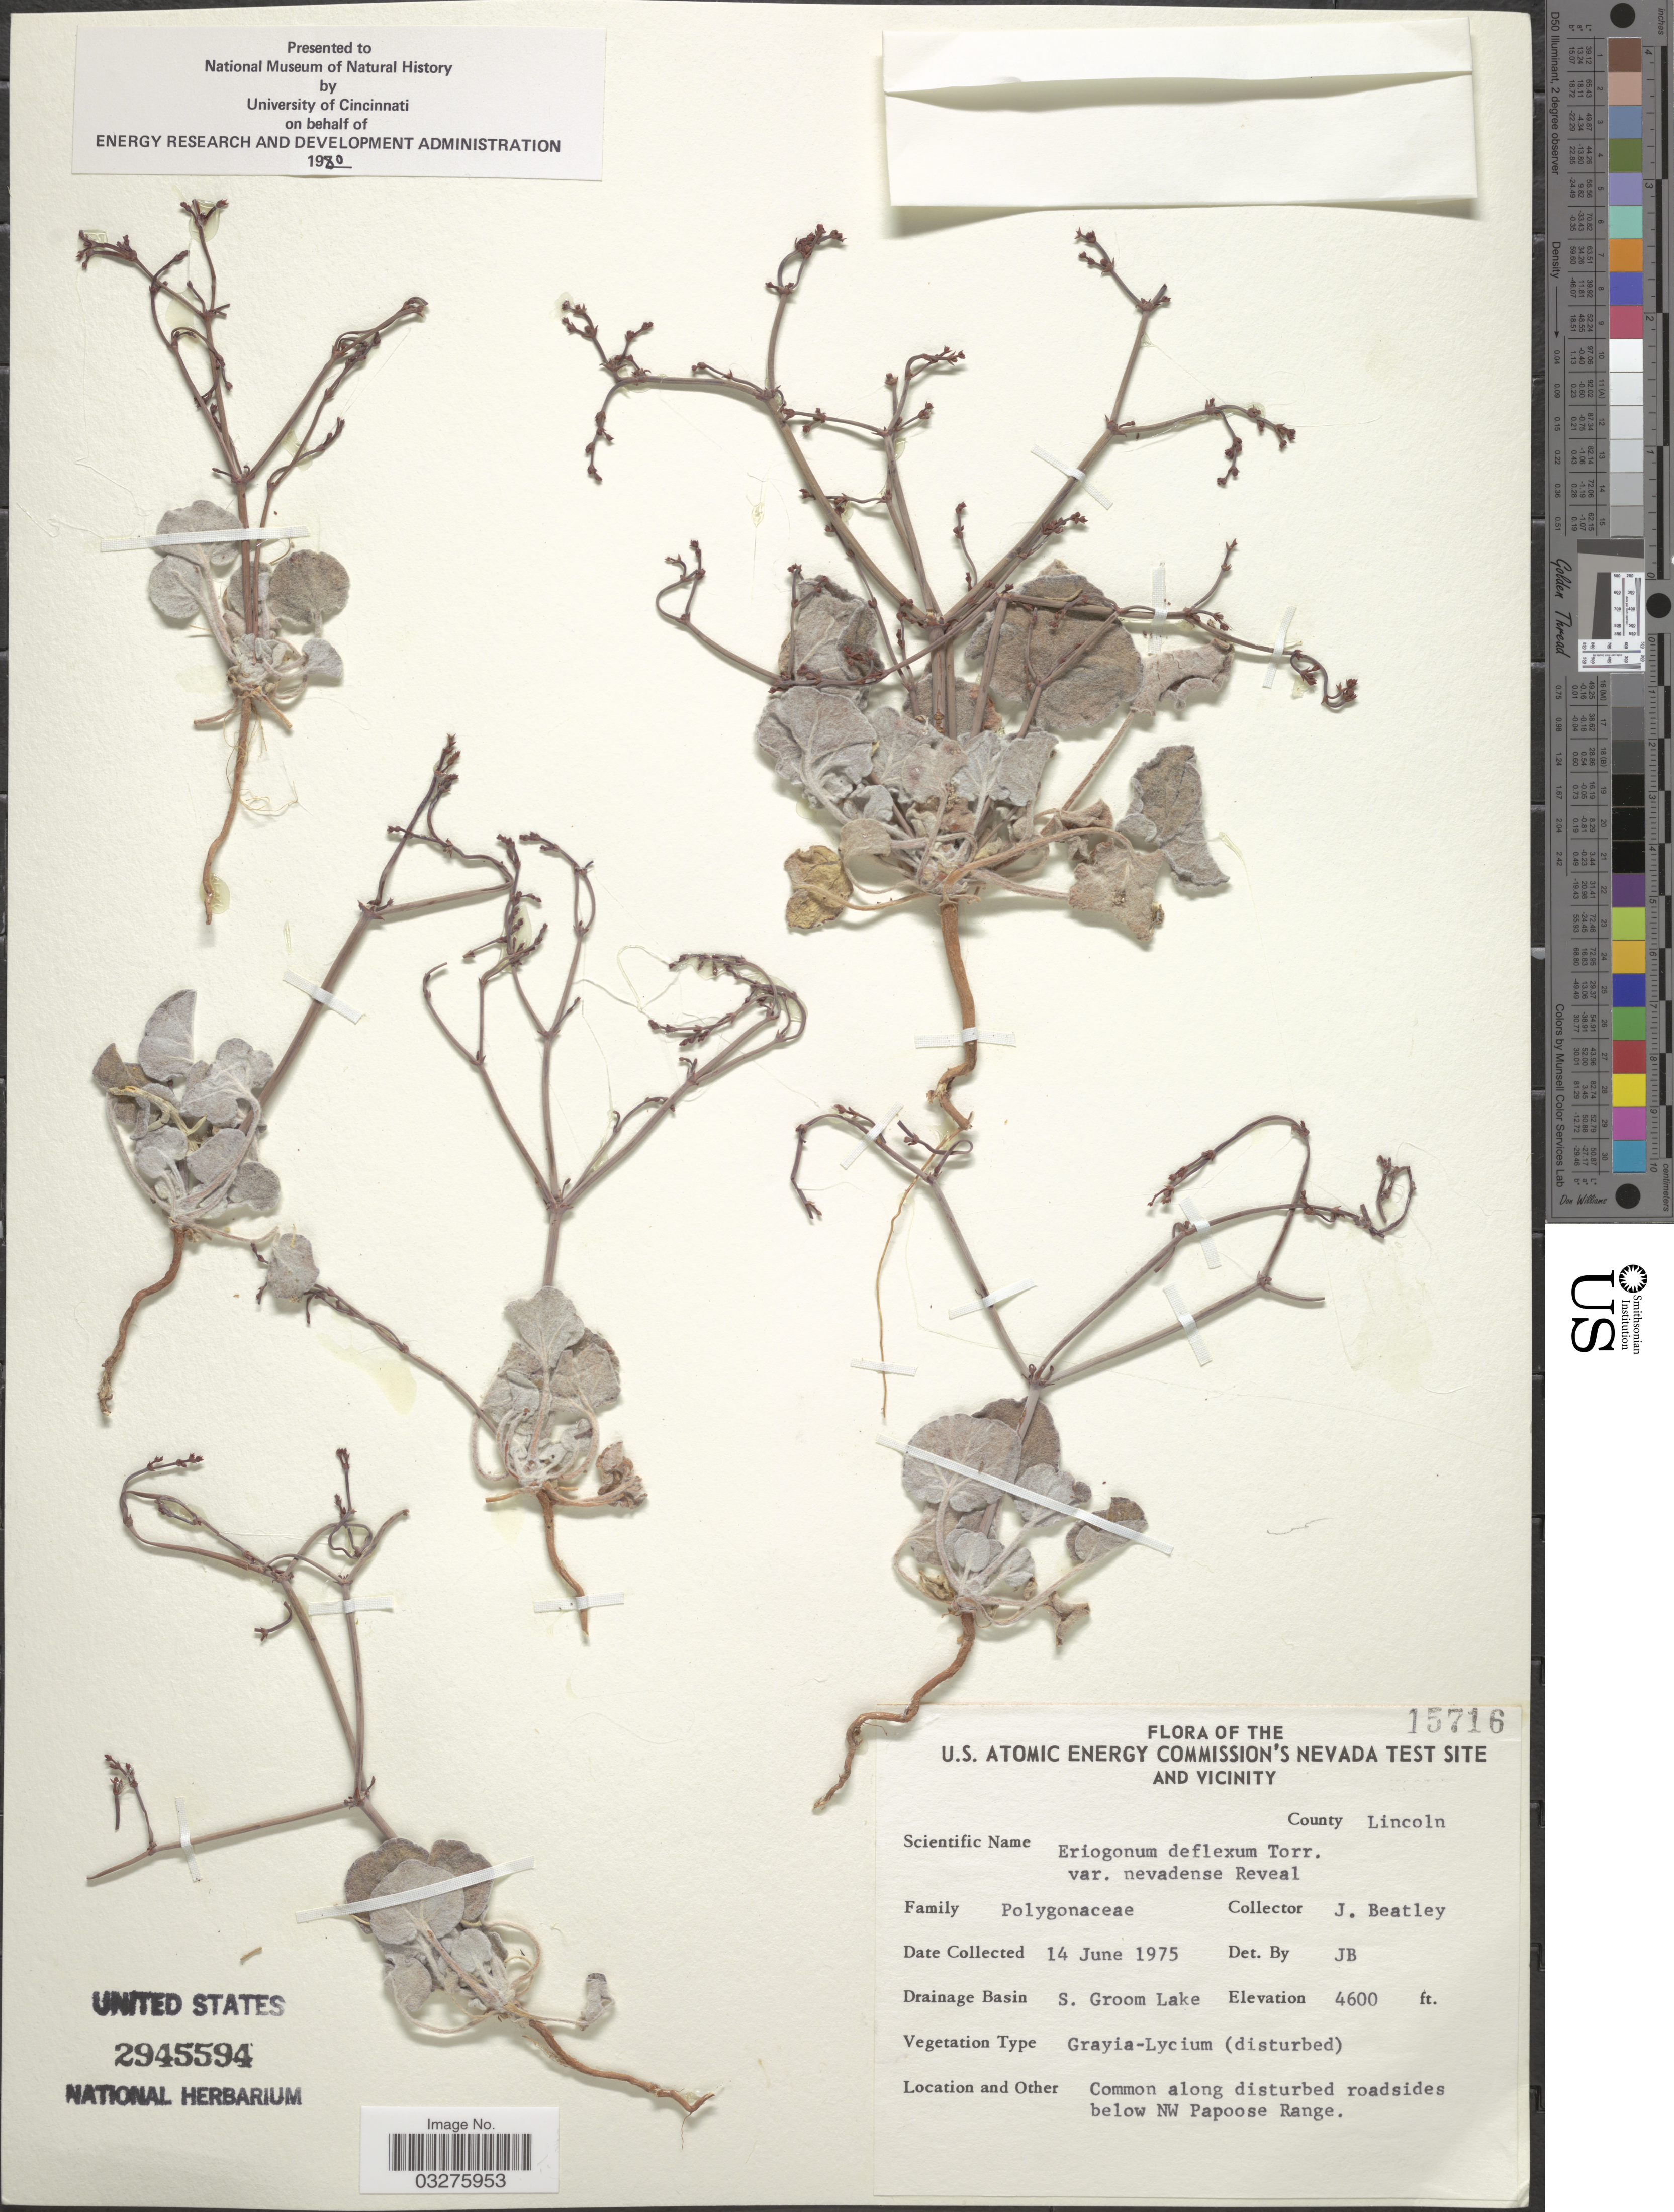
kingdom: Plantae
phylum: Tracheophyta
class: Magnoliopsida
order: Caryophyllales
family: Polygonaceae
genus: Eriogonum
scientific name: Eriogonum deflexum var. nevadense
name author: Reveal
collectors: J. C. Beatley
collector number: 15716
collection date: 1975-06-14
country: United States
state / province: Nevada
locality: The U.S. Atomic Energy Commission's Nevada Test Site and vicinity. County Lincoln. Drainage Basin S. Groom Lake. Below NW Papoose Range.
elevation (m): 1402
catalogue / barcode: US 2945594